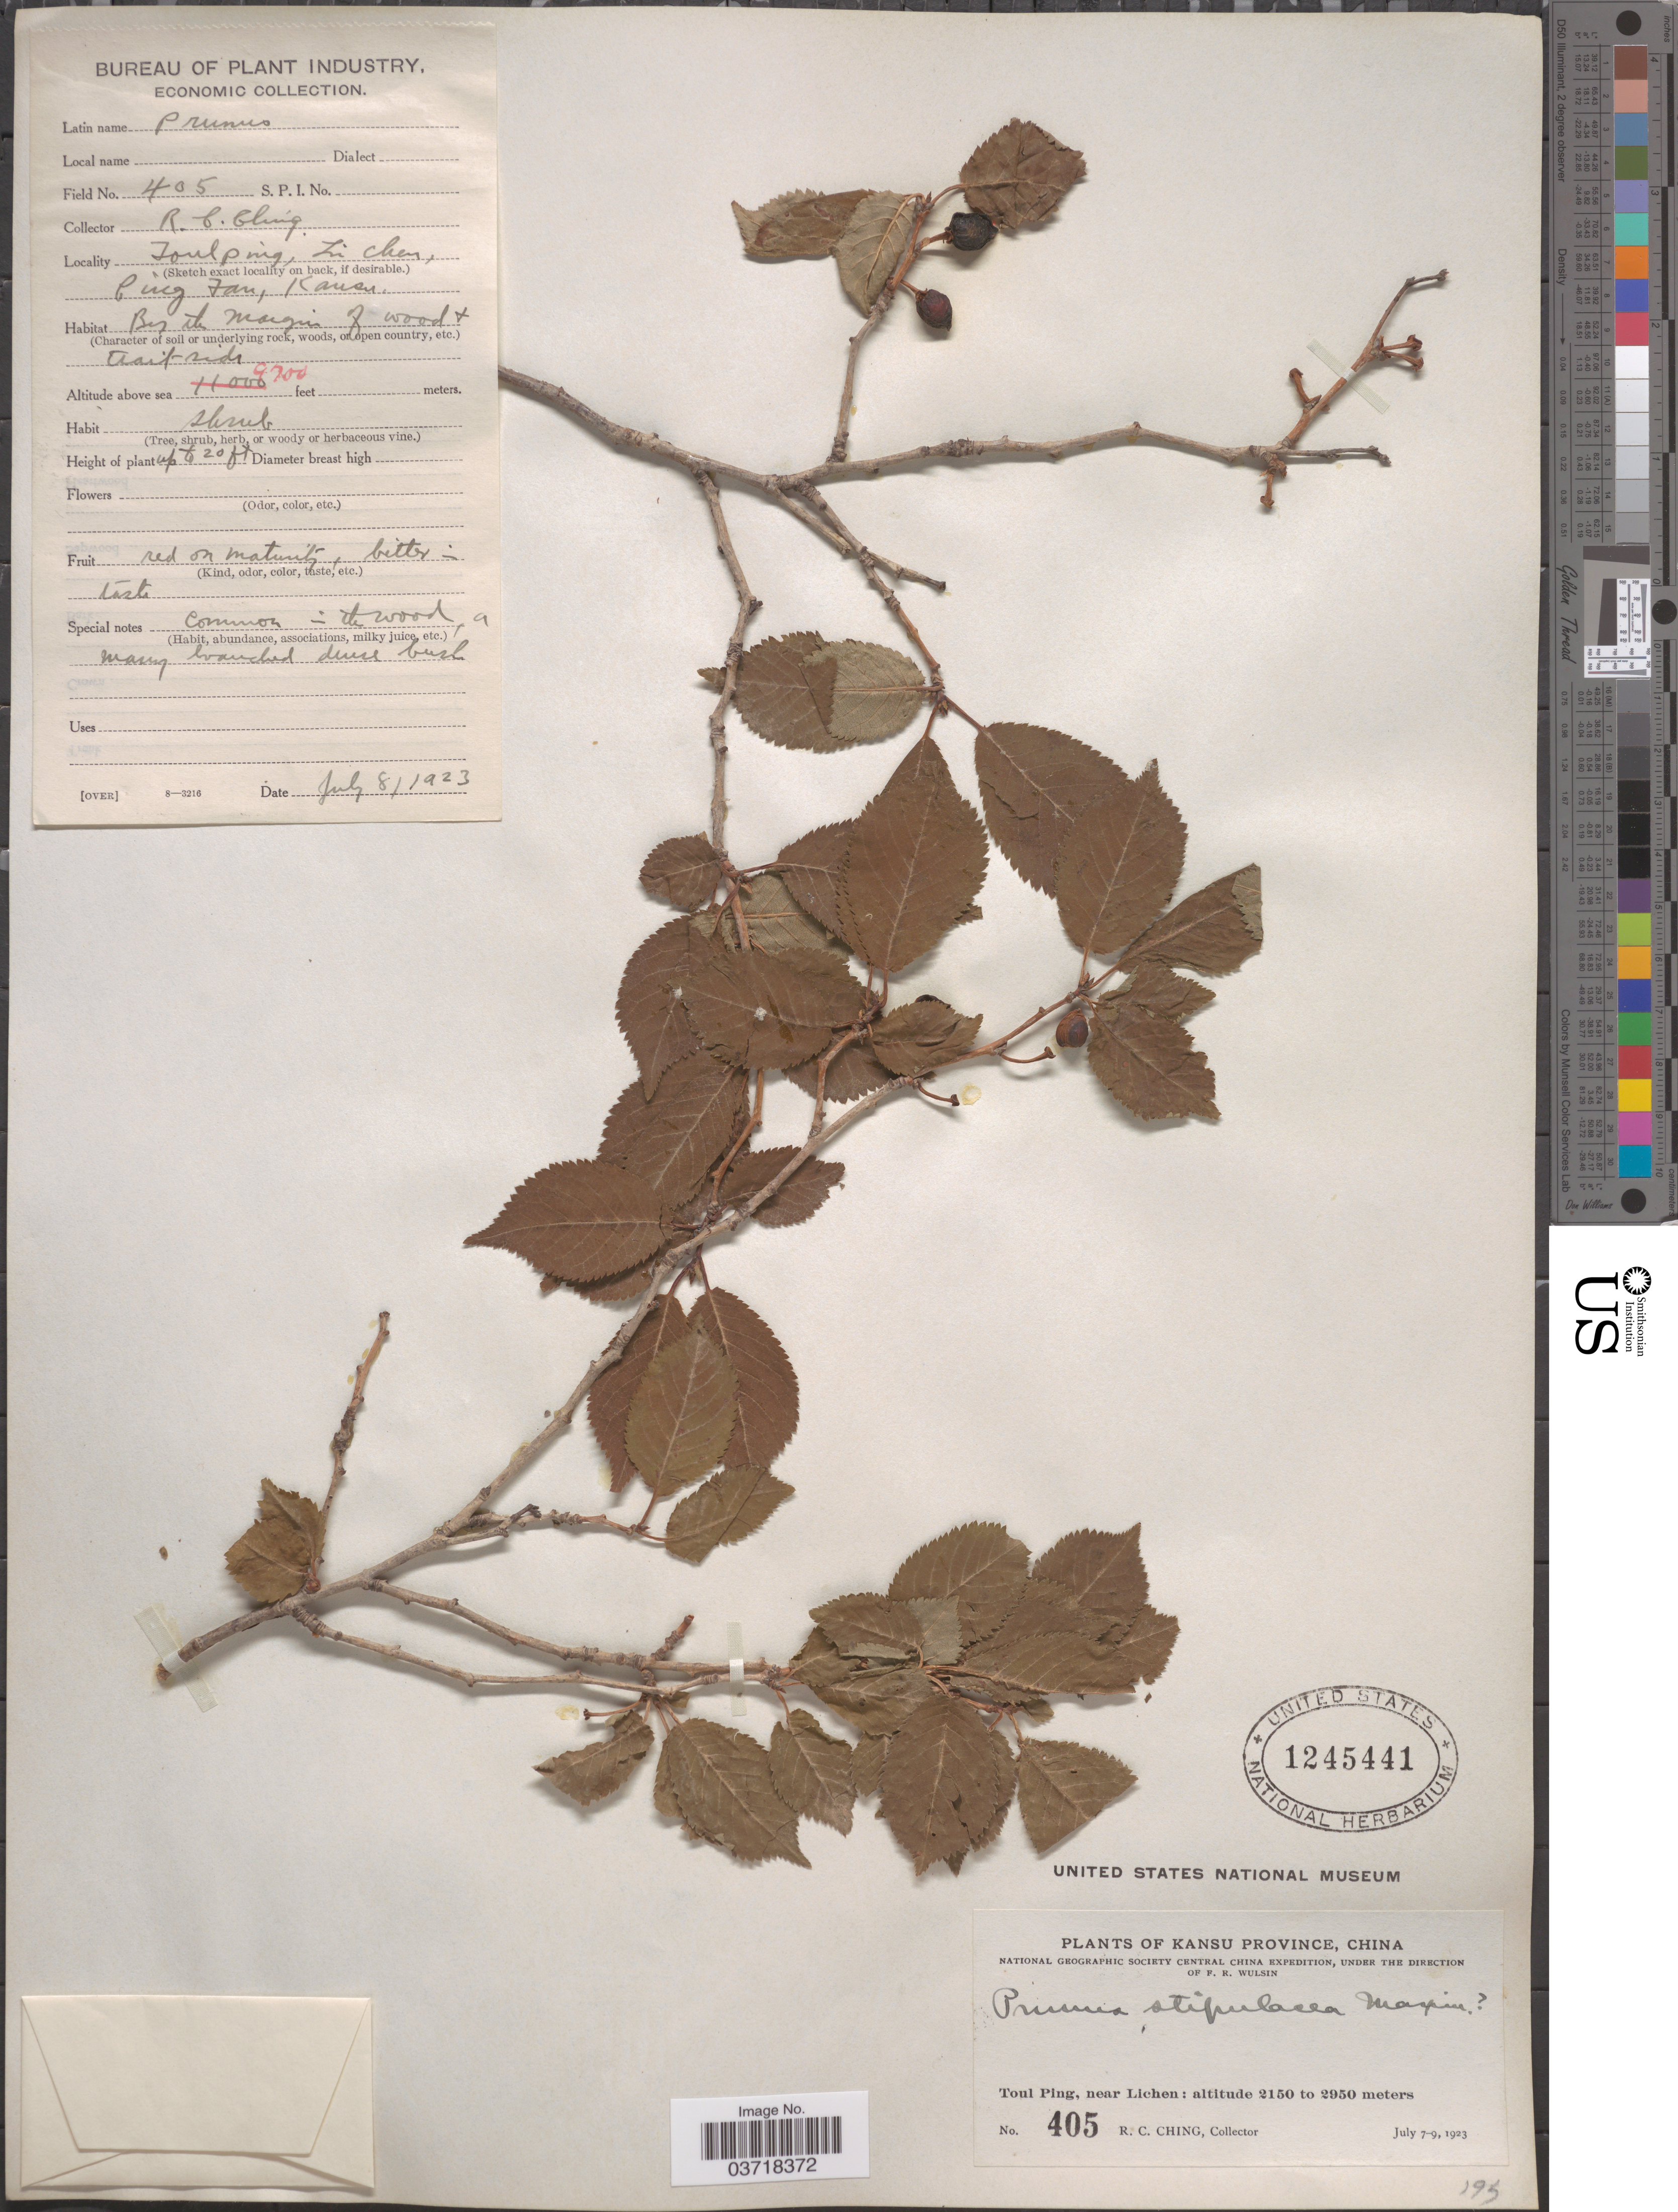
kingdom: Plantae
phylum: Tracheophyta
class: Magnoliopsida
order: Rosales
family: Rosaceae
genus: Prunus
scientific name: Prunus stipulacea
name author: Maxim.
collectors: R. C. Ching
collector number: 405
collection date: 1923-07-08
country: China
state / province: Gansu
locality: Kansu Province. Toul Ping, near Lichen. Ping Fan.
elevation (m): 2957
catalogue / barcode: US 1245441